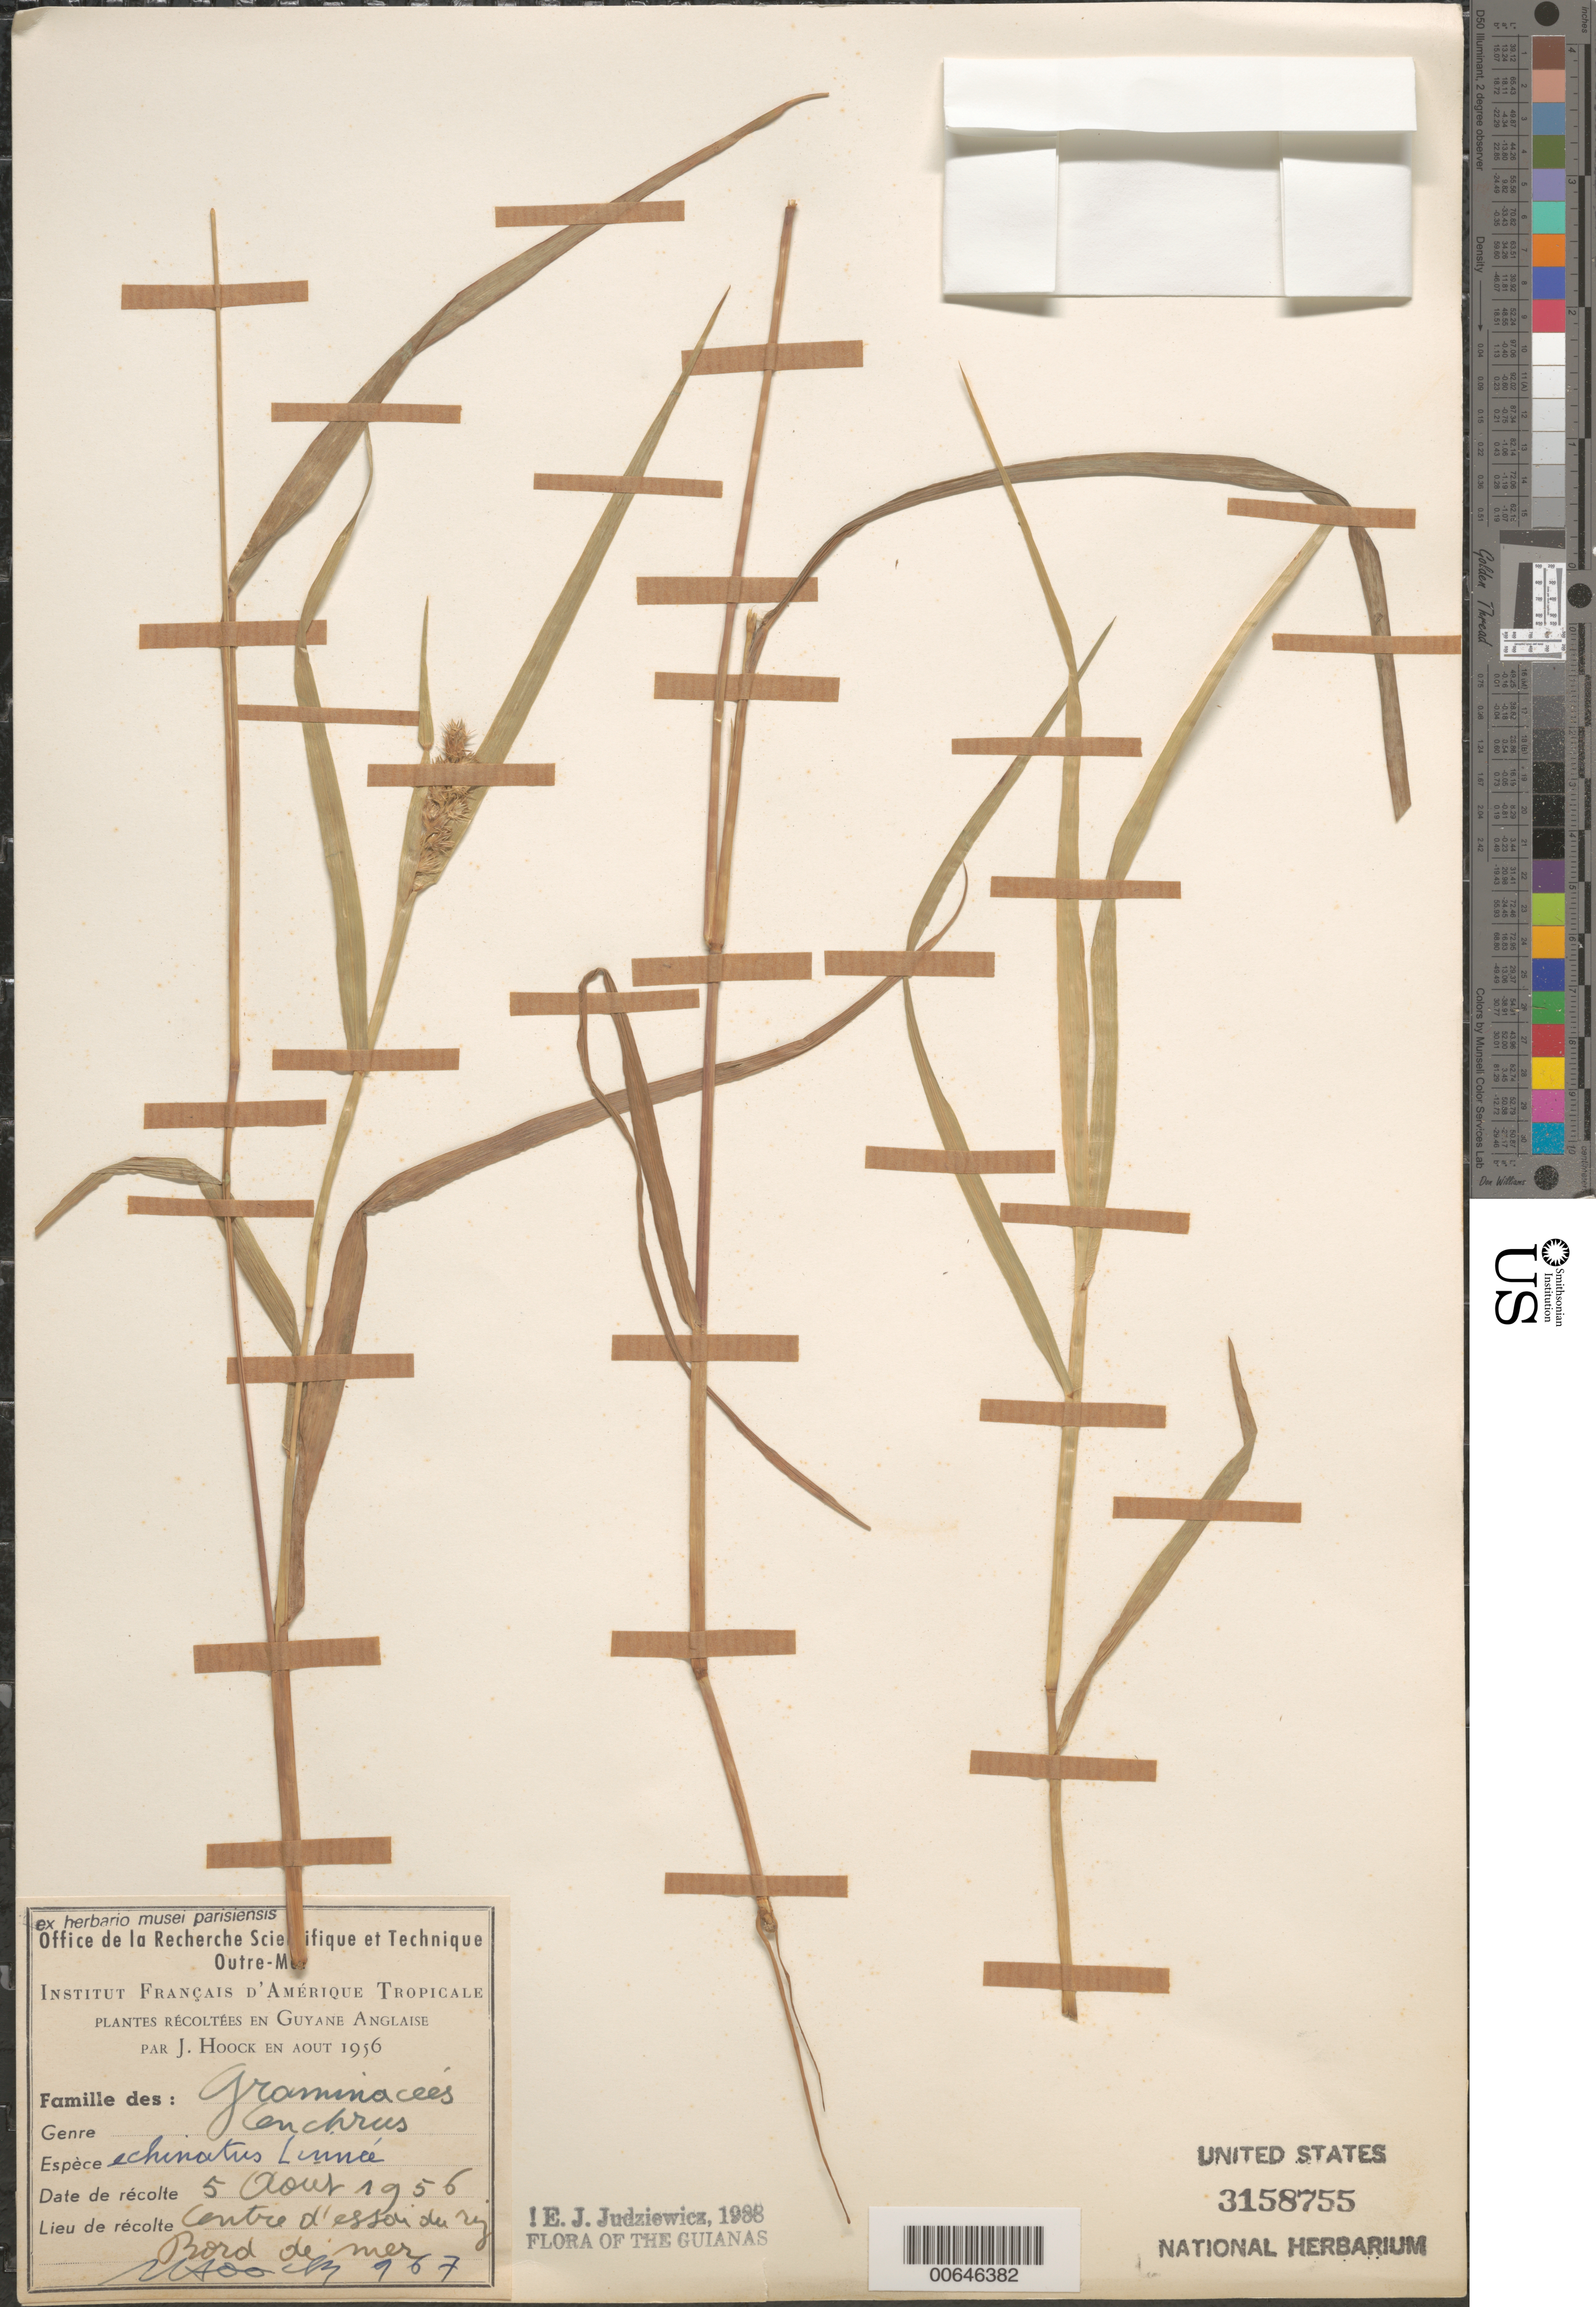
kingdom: Plantae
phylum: Tracheophyta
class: Liliopsida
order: Poales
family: Poaceae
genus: Cenchrus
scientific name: Cenchrus echinatus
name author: L.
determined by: Judziewicz, E. J.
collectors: J. Hoock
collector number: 967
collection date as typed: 5-Aug-56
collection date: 1956-08-05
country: Guyana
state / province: Mahaica-Berbice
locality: Centre d'essai du riz [Rice Research Station]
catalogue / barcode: US 3158755